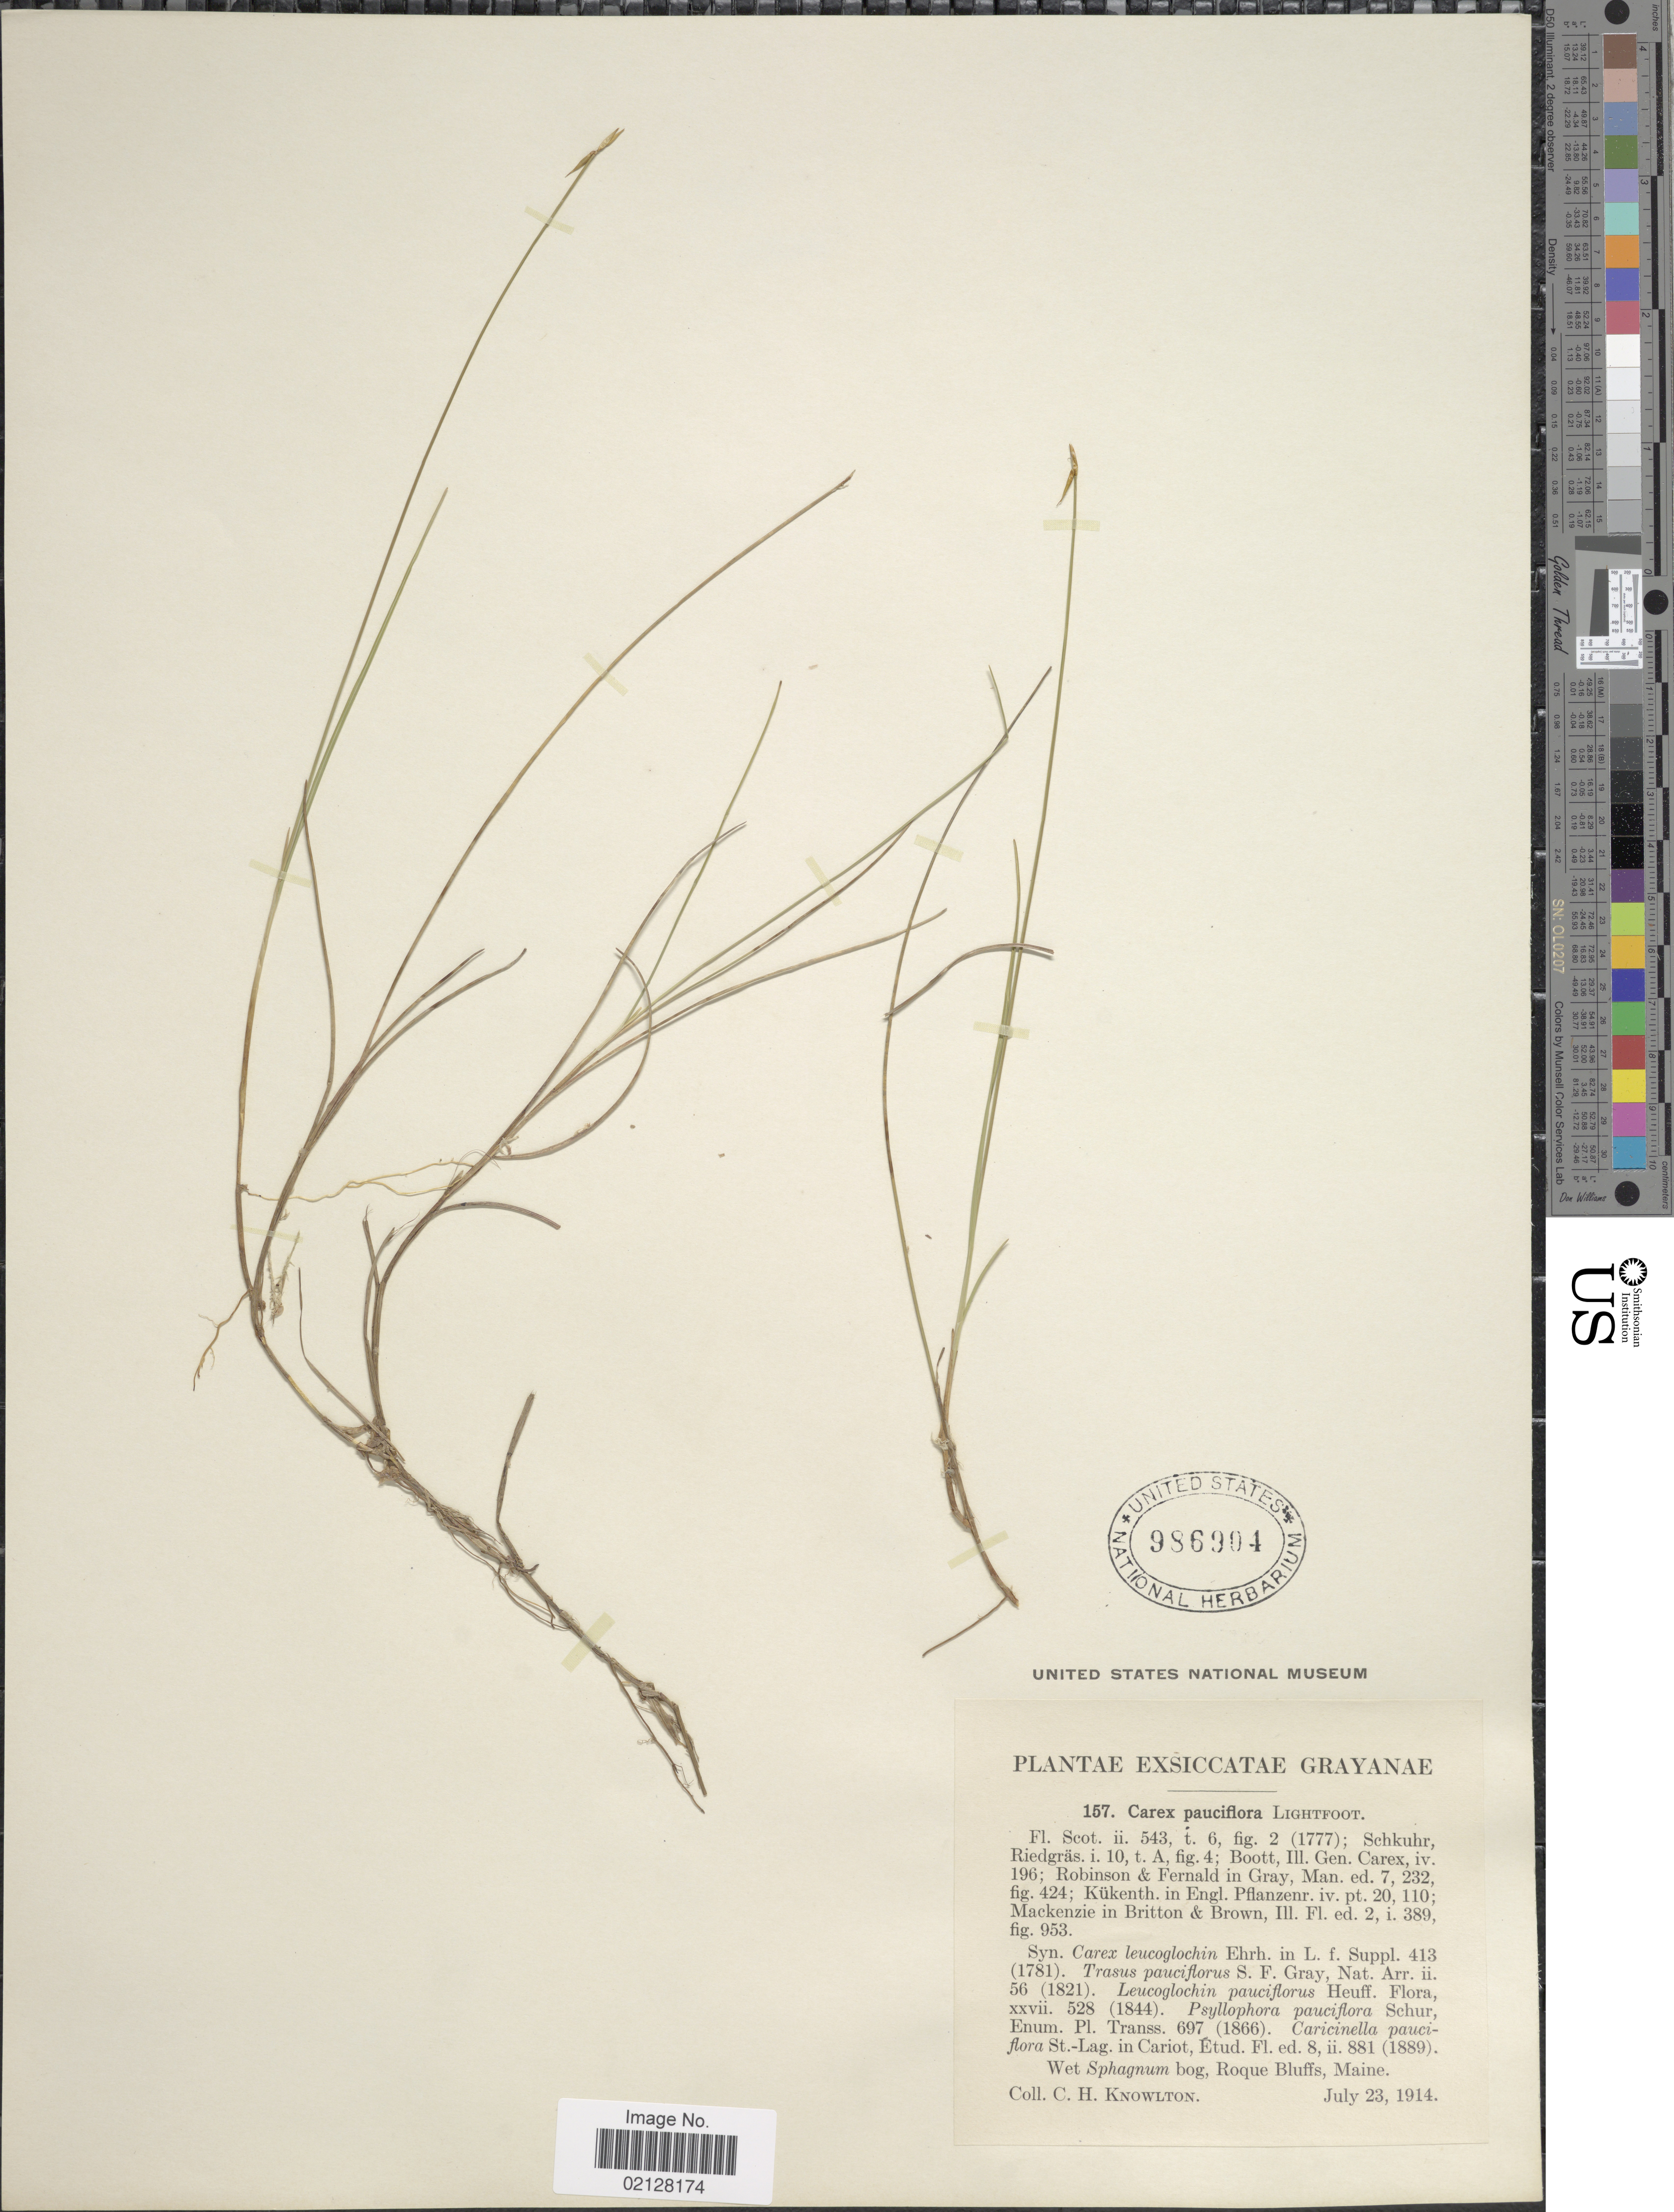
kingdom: Plantae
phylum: Tracheophyta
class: Liliopsida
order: Poales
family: Cyperaceae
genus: Carex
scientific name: Carex pauciflora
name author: Lightf.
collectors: C. H. Knowlton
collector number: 157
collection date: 1914-07-23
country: United States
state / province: Maine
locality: Roque Bluffs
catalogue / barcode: US 986904